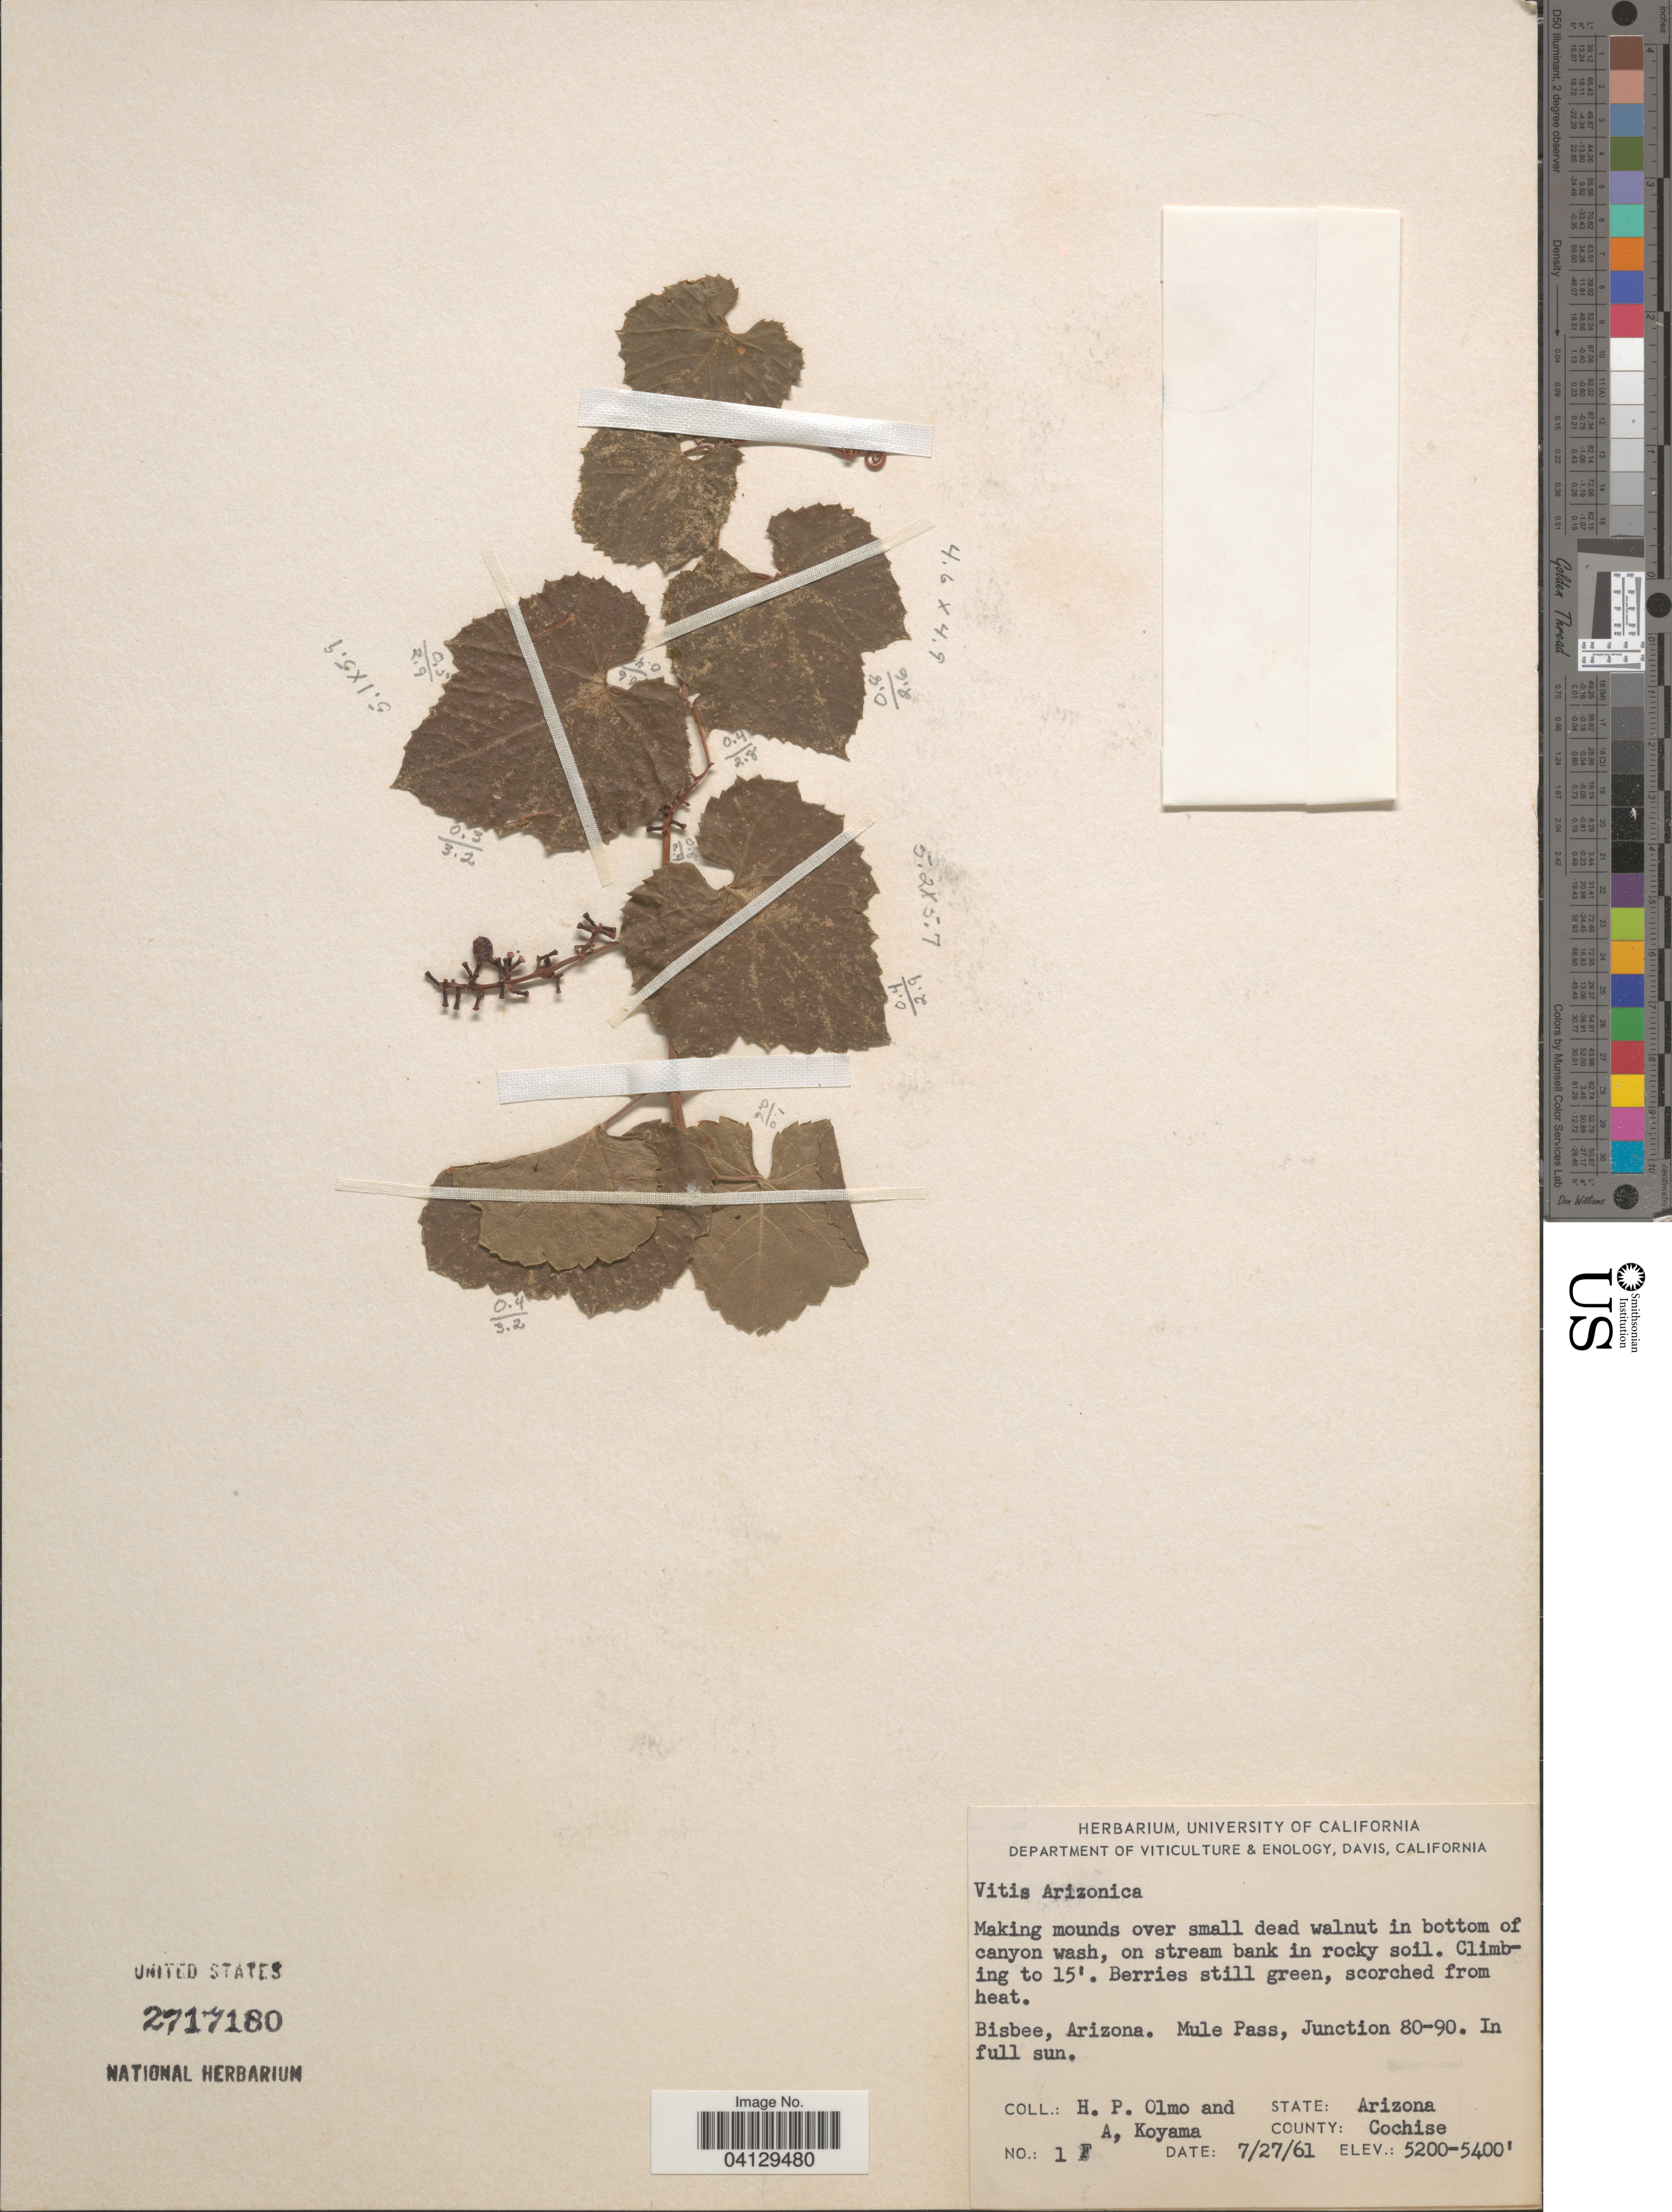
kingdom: Plantae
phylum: Tracheophyta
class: Magnoliopsida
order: Vitales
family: Vitaceae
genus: Vitis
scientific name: Vitis arizonica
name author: Engelm.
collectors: H. Olmo & A. Koyama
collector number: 1F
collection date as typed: Transcribed d/m/y: 27/7/61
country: United States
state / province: Arizona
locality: Bisbee. Mule Pass, Junction 80-90. County: Cochise.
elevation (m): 1585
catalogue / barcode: US 2717180